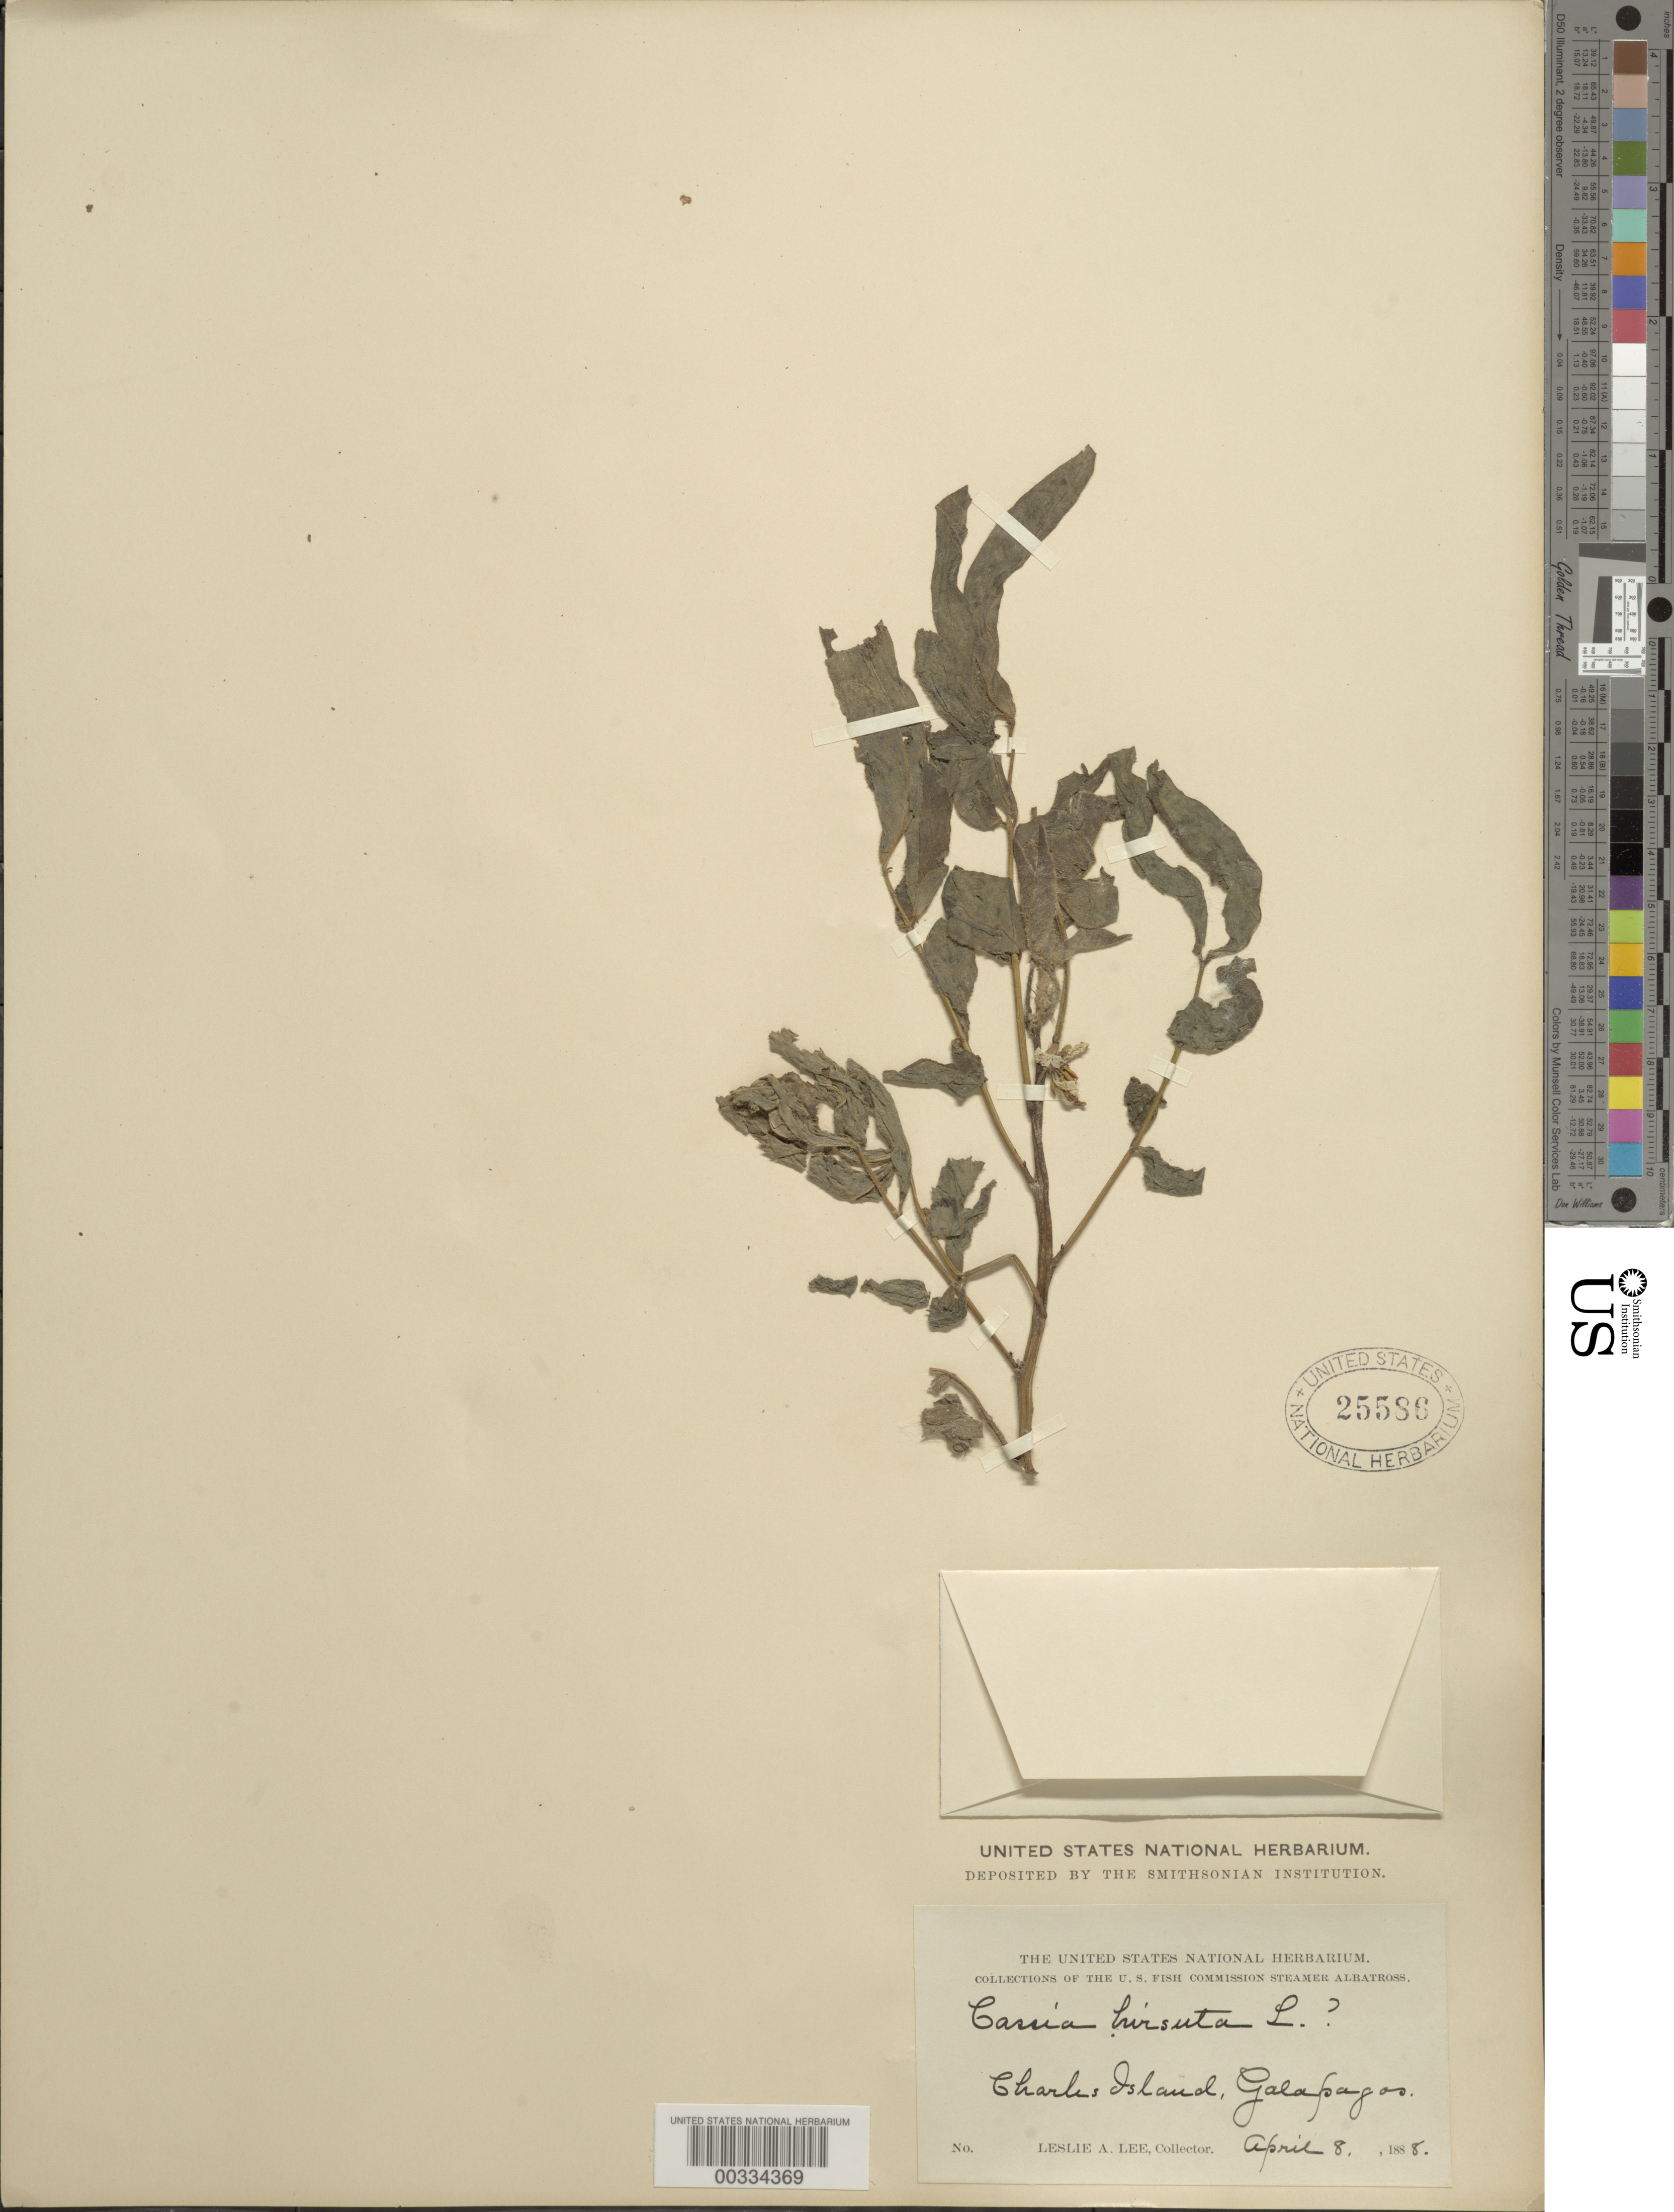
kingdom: Plantae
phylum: Tracheophyta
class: Magnoliopsida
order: Fabales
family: Fabaceae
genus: Senna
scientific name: Senna hirsuta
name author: (L.) H.S. Irwin & Barneby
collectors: L. Lee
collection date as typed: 08 Apr 1888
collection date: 1888-04-08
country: Ecuador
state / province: Colón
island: Floreana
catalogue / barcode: US 25586